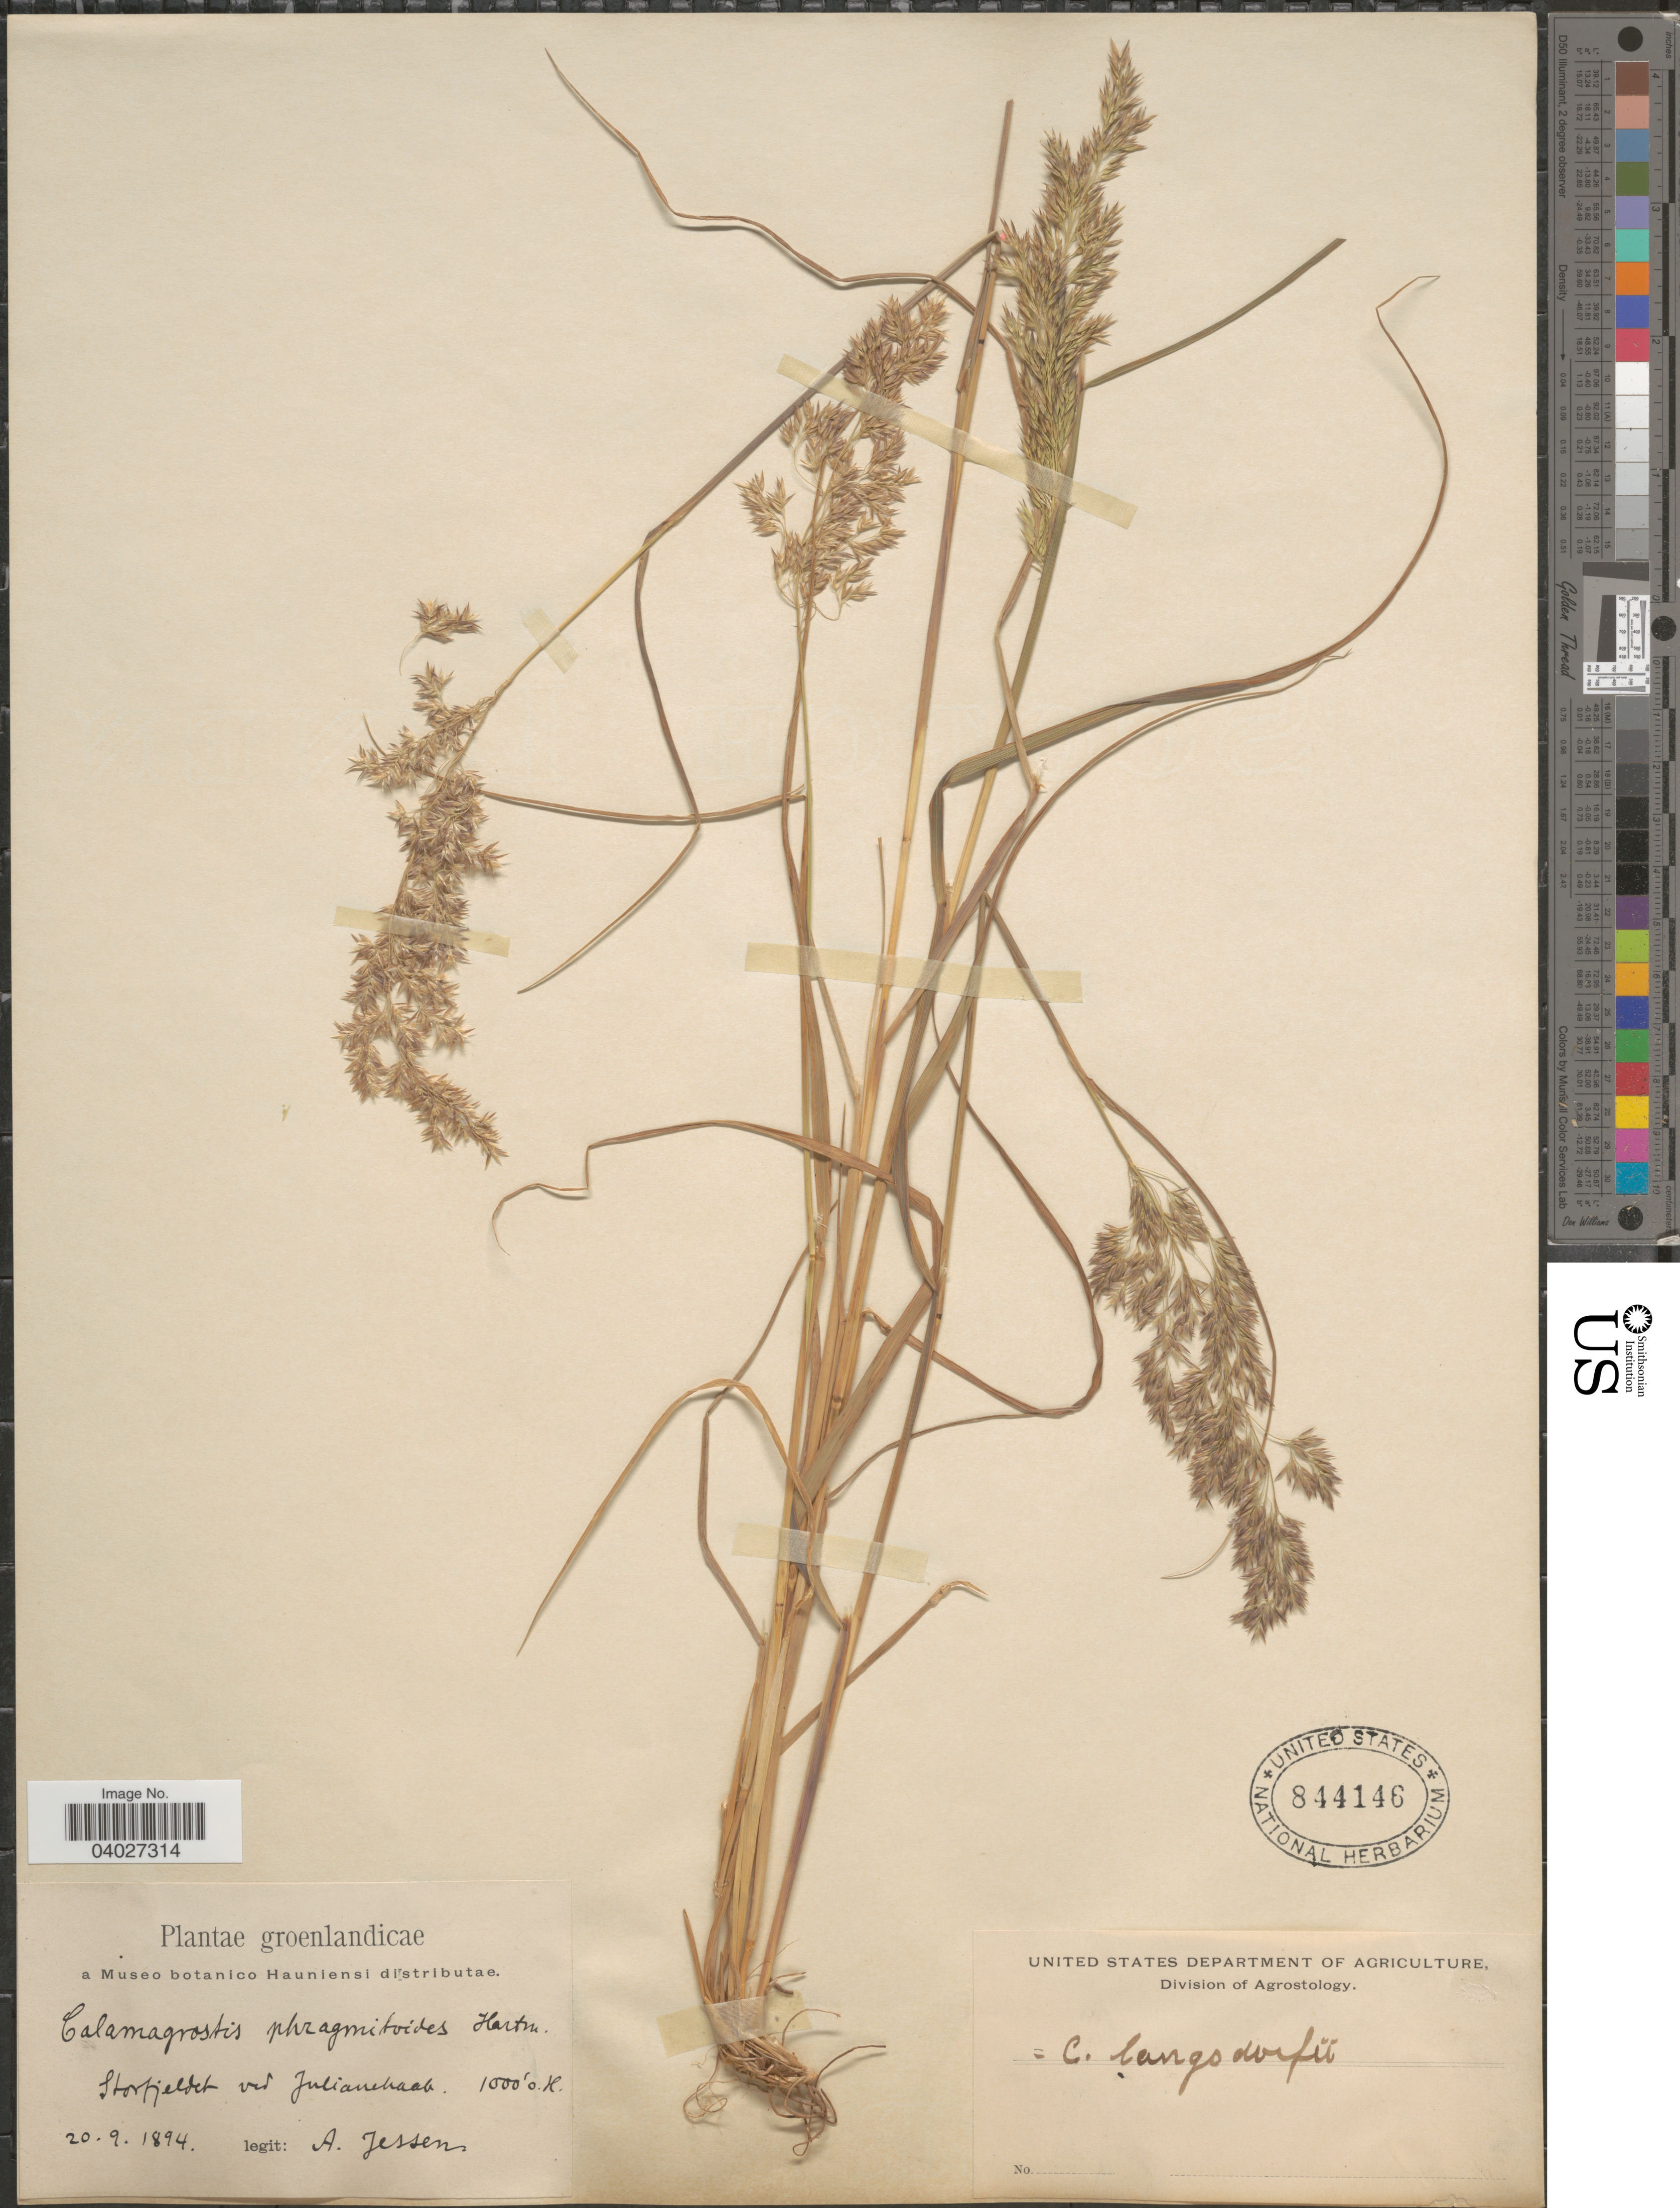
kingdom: Plantae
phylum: Tracheophyta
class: Liliopsida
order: Poales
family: Poaceae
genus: Calamagrostis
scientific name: Calamagrostis canadensis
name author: (Michx.) P. Beauv.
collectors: A. Jessen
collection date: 1894-09-20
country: Greenland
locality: Groenlandicae. Storfjeldet ved Julianehaab.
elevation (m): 305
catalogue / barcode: US 844146